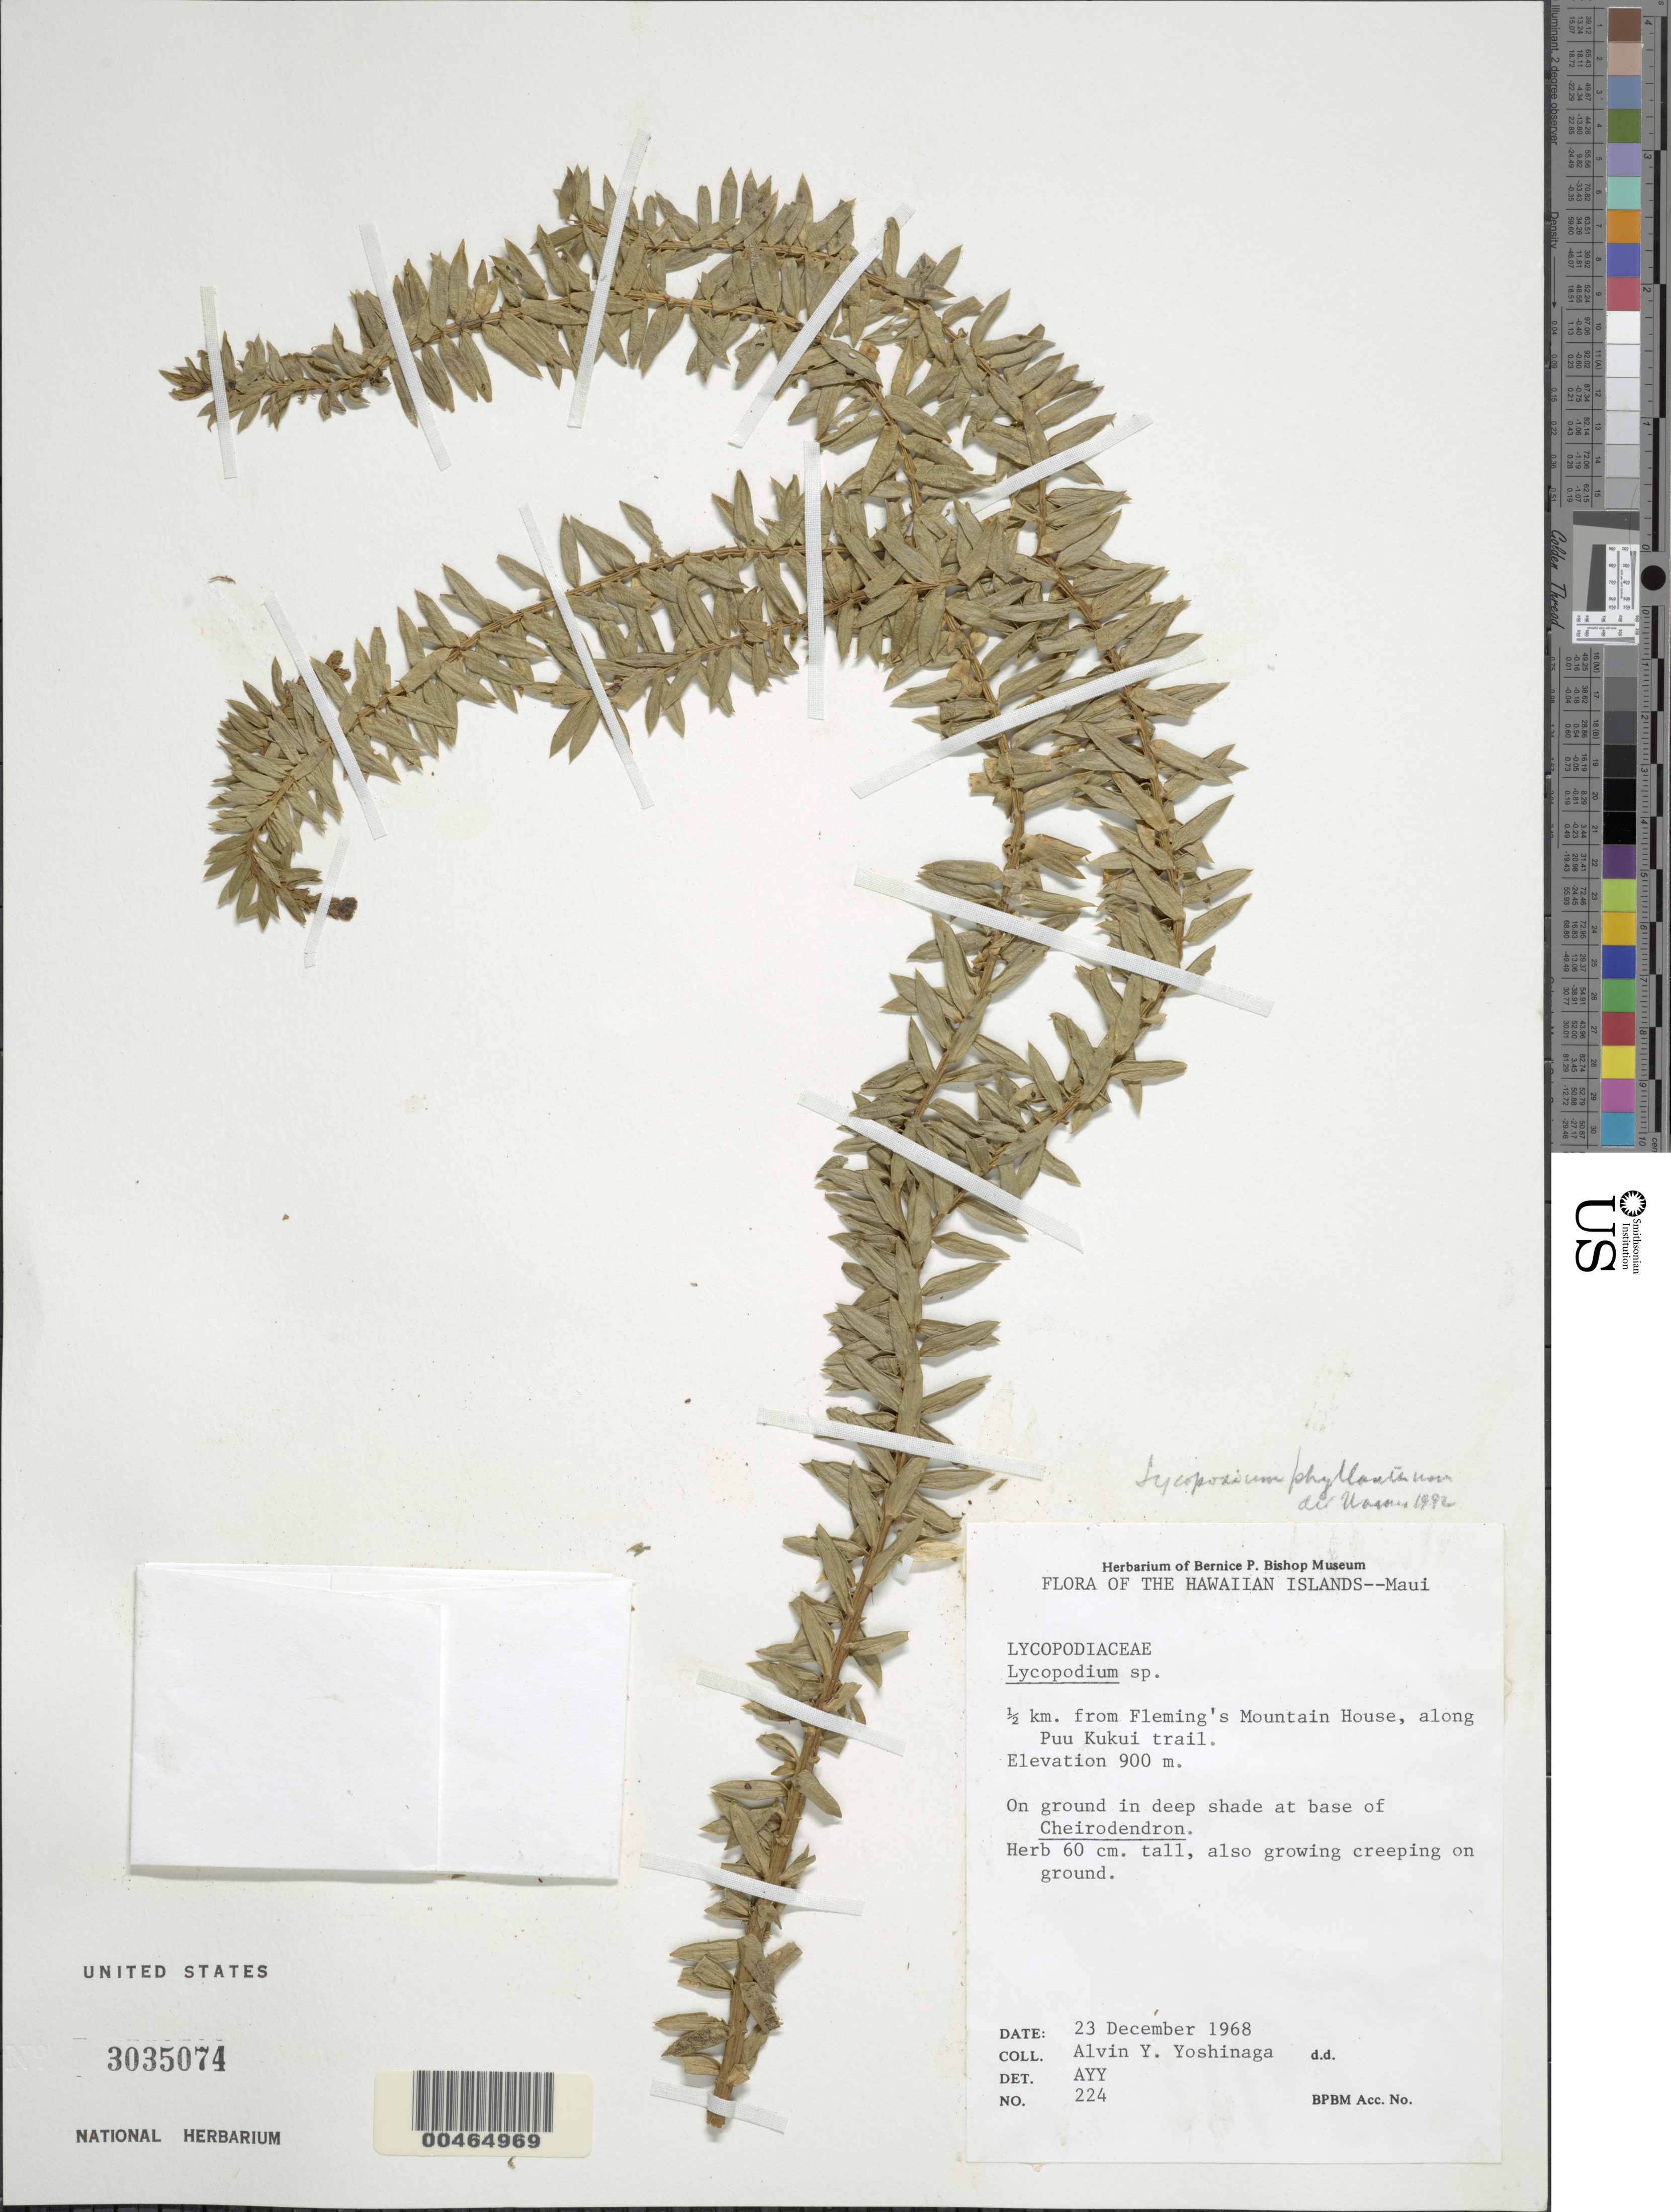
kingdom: Plantae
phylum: Tracheophyta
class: Lycopodiopsida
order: Lycopodiales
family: Lycopodiaceae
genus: Phlegmariurus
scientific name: Phlegmariurus phyllanthus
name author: (Hook. & Arn.) R.D. Dixit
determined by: Field, A. R.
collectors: A. Yoshinaga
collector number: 224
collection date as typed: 23 Dec 1968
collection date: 1968-12-23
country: United States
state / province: Hawaii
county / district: Maui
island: Maui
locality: .5 mi from Fleming's Mountain House, along Puu Kukui trail, Maui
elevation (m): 900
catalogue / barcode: US 3035074